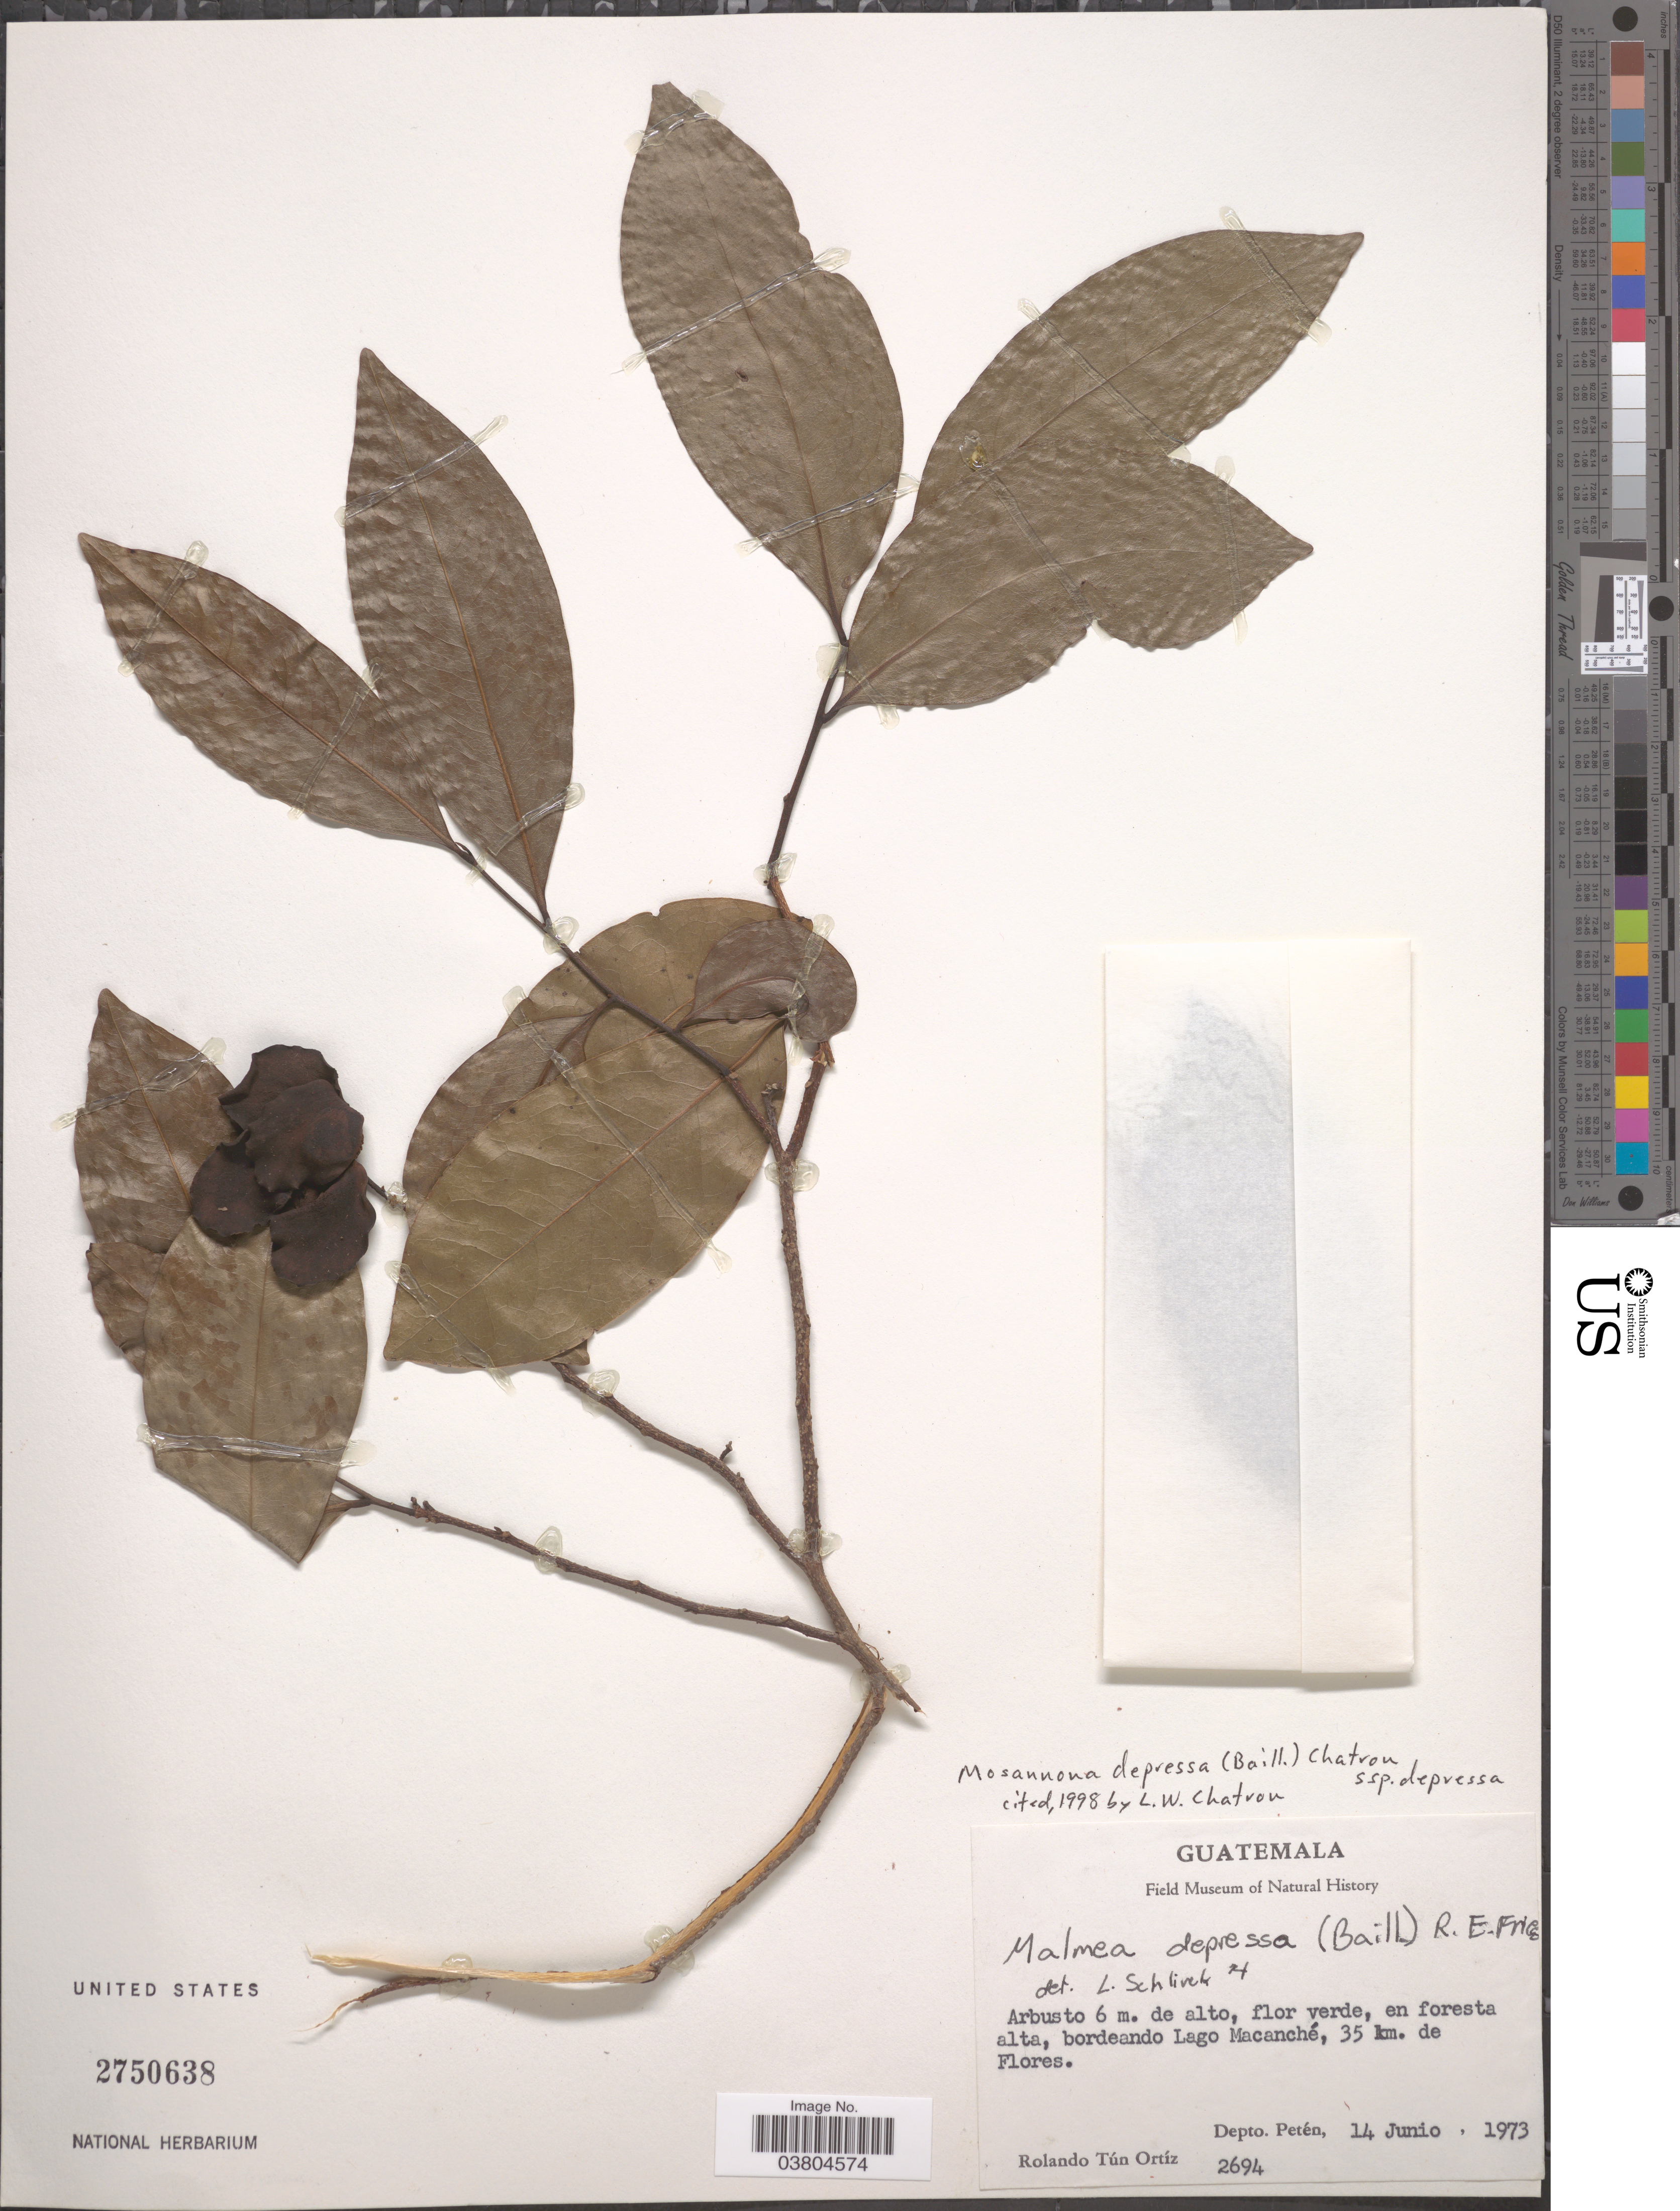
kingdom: Plantae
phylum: Tracheophyta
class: Magnoliopsida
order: Magnoliales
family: Annonaceae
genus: Mosannona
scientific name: Mosannona depressa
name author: (Baill.) Chatrou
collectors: R. T. Ortíz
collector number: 2694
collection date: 1973-06-14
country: Guatemala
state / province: El Peten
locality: Bordeando Lago Macanché, 35 km. de Flores. Depto. Petén.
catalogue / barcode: US 2750638